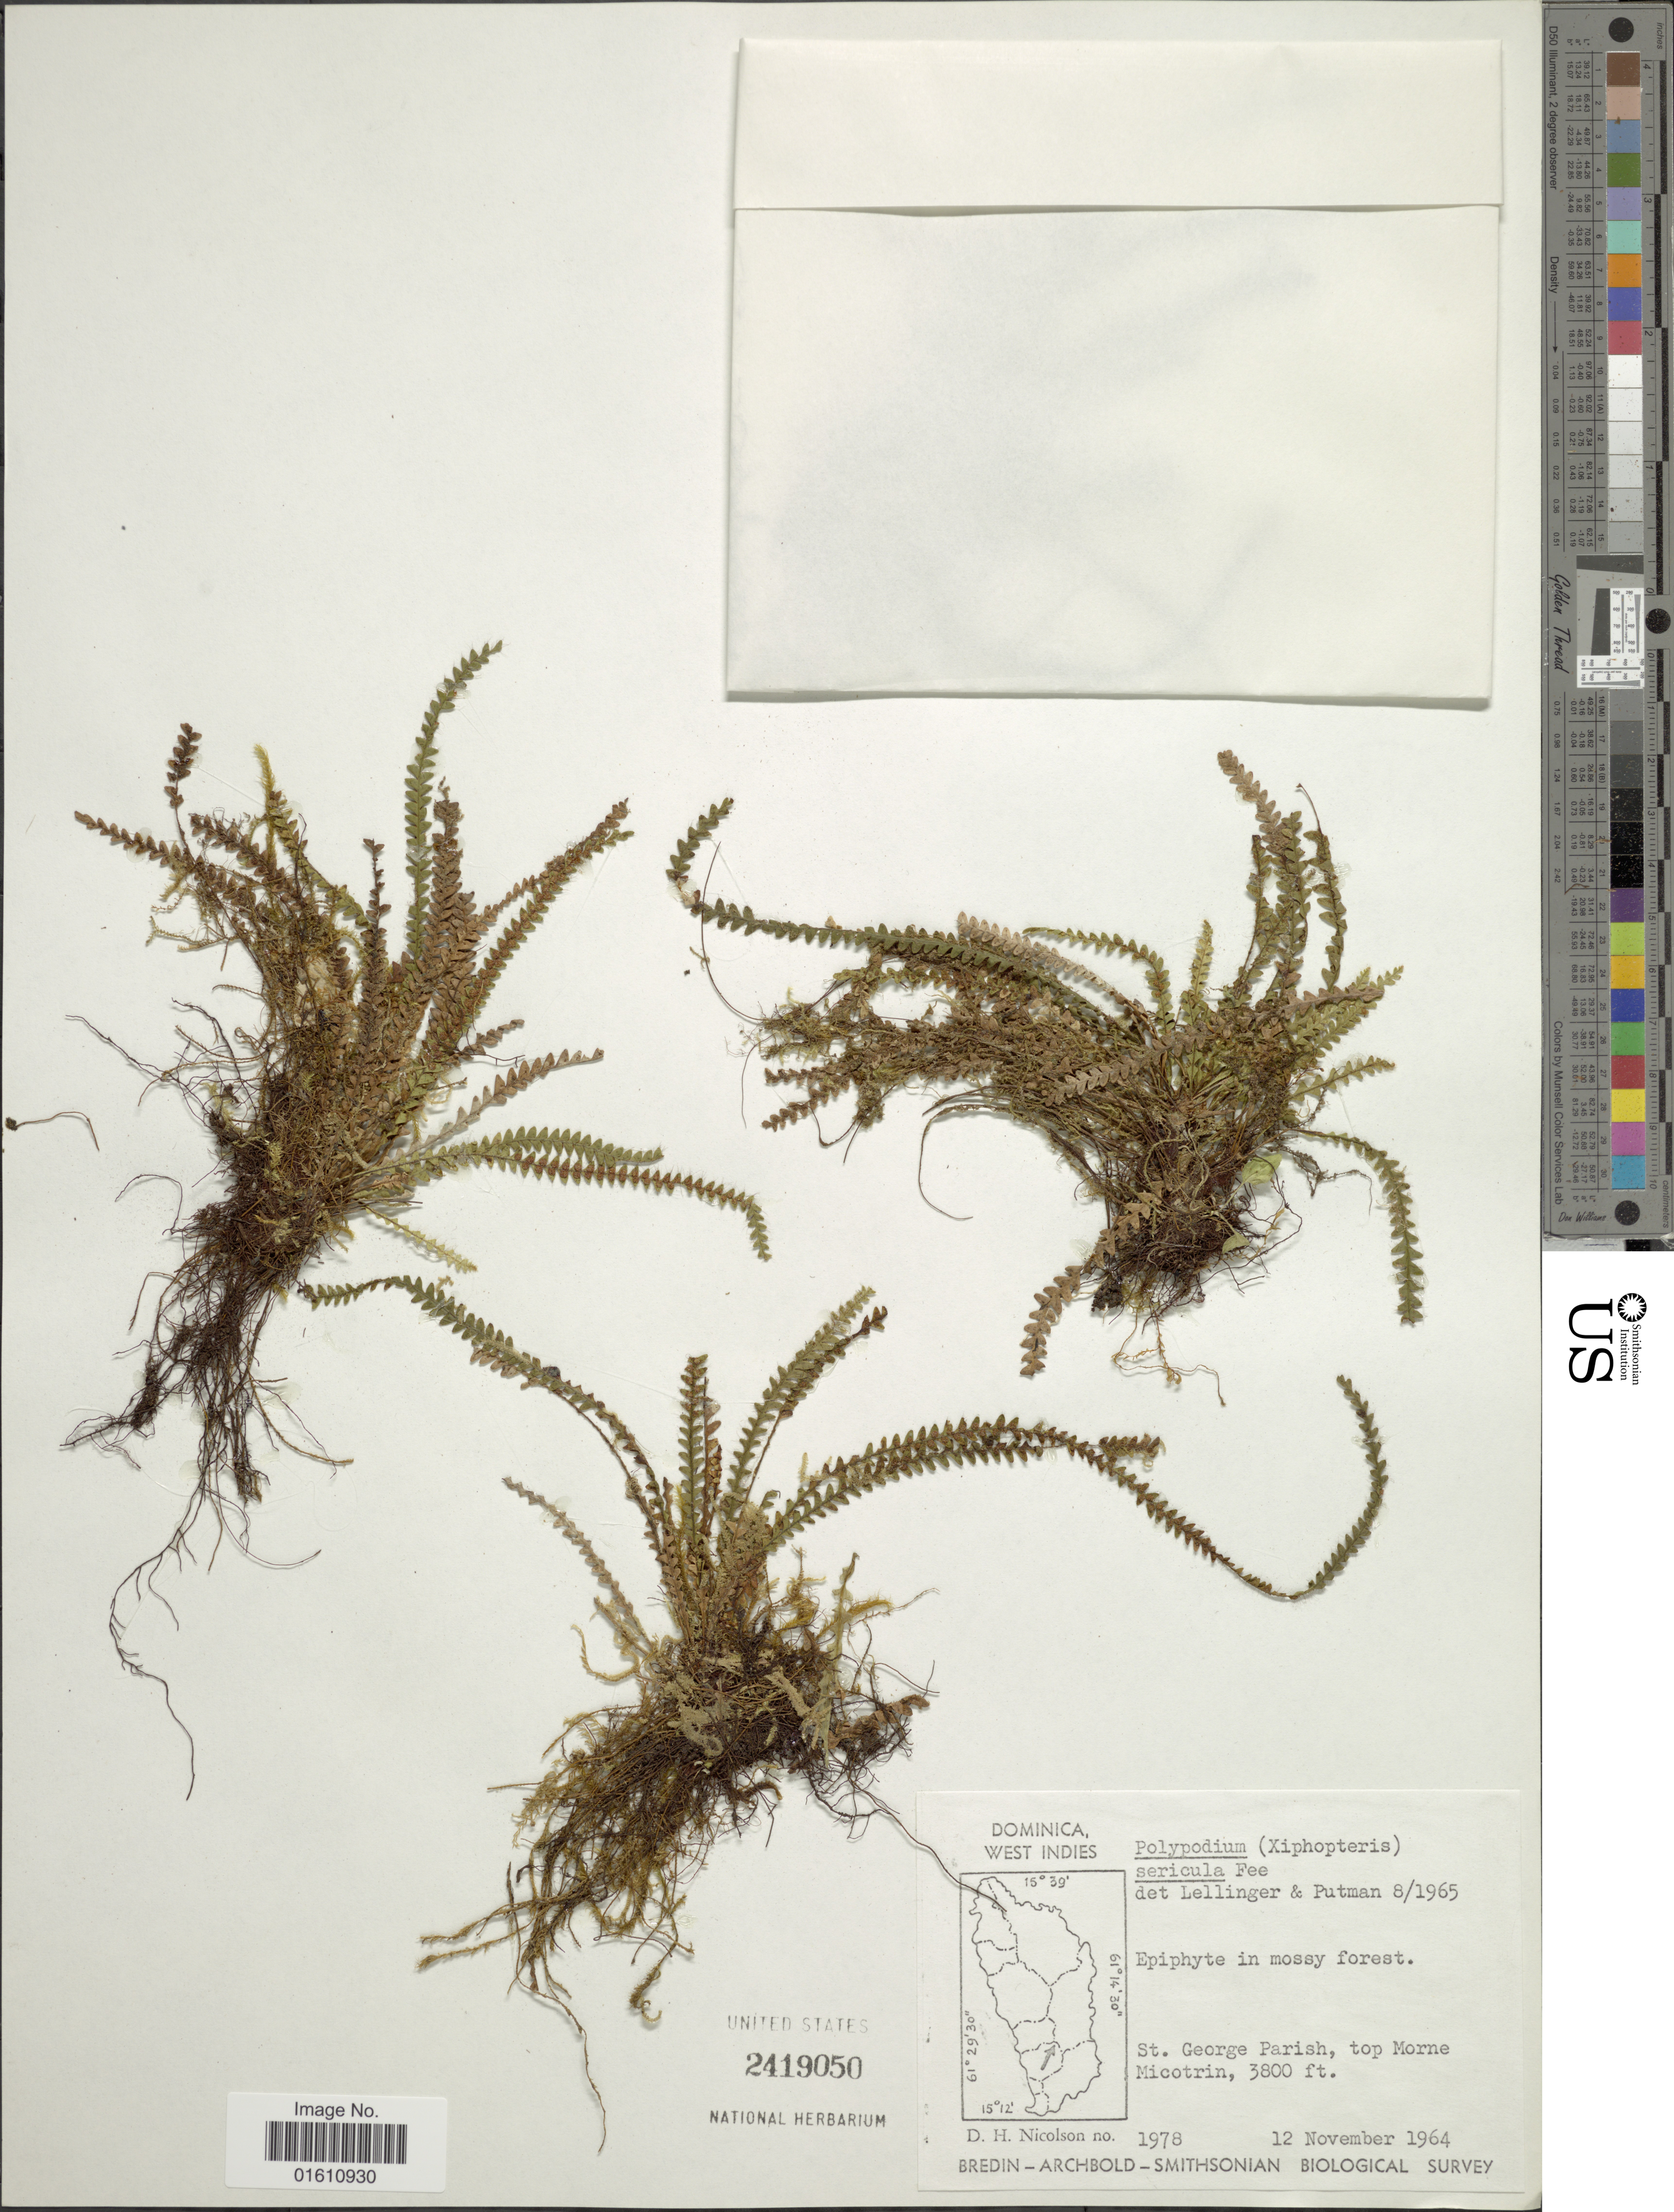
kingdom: Plantae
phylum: Tracheophyta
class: Polypodiopsida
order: Polypodiales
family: Polypodiaceae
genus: Moranopteris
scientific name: Moranopteris serricula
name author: (Fée) R. Y. Hirai & J. Prado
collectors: D. H. Nicolson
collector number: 1978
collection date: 1964-11-12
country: Dominica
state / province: St. George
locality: Dominica, West Indies, St, George Parish, top Morne Micotrin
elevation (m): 1158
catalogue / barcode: US 2419050